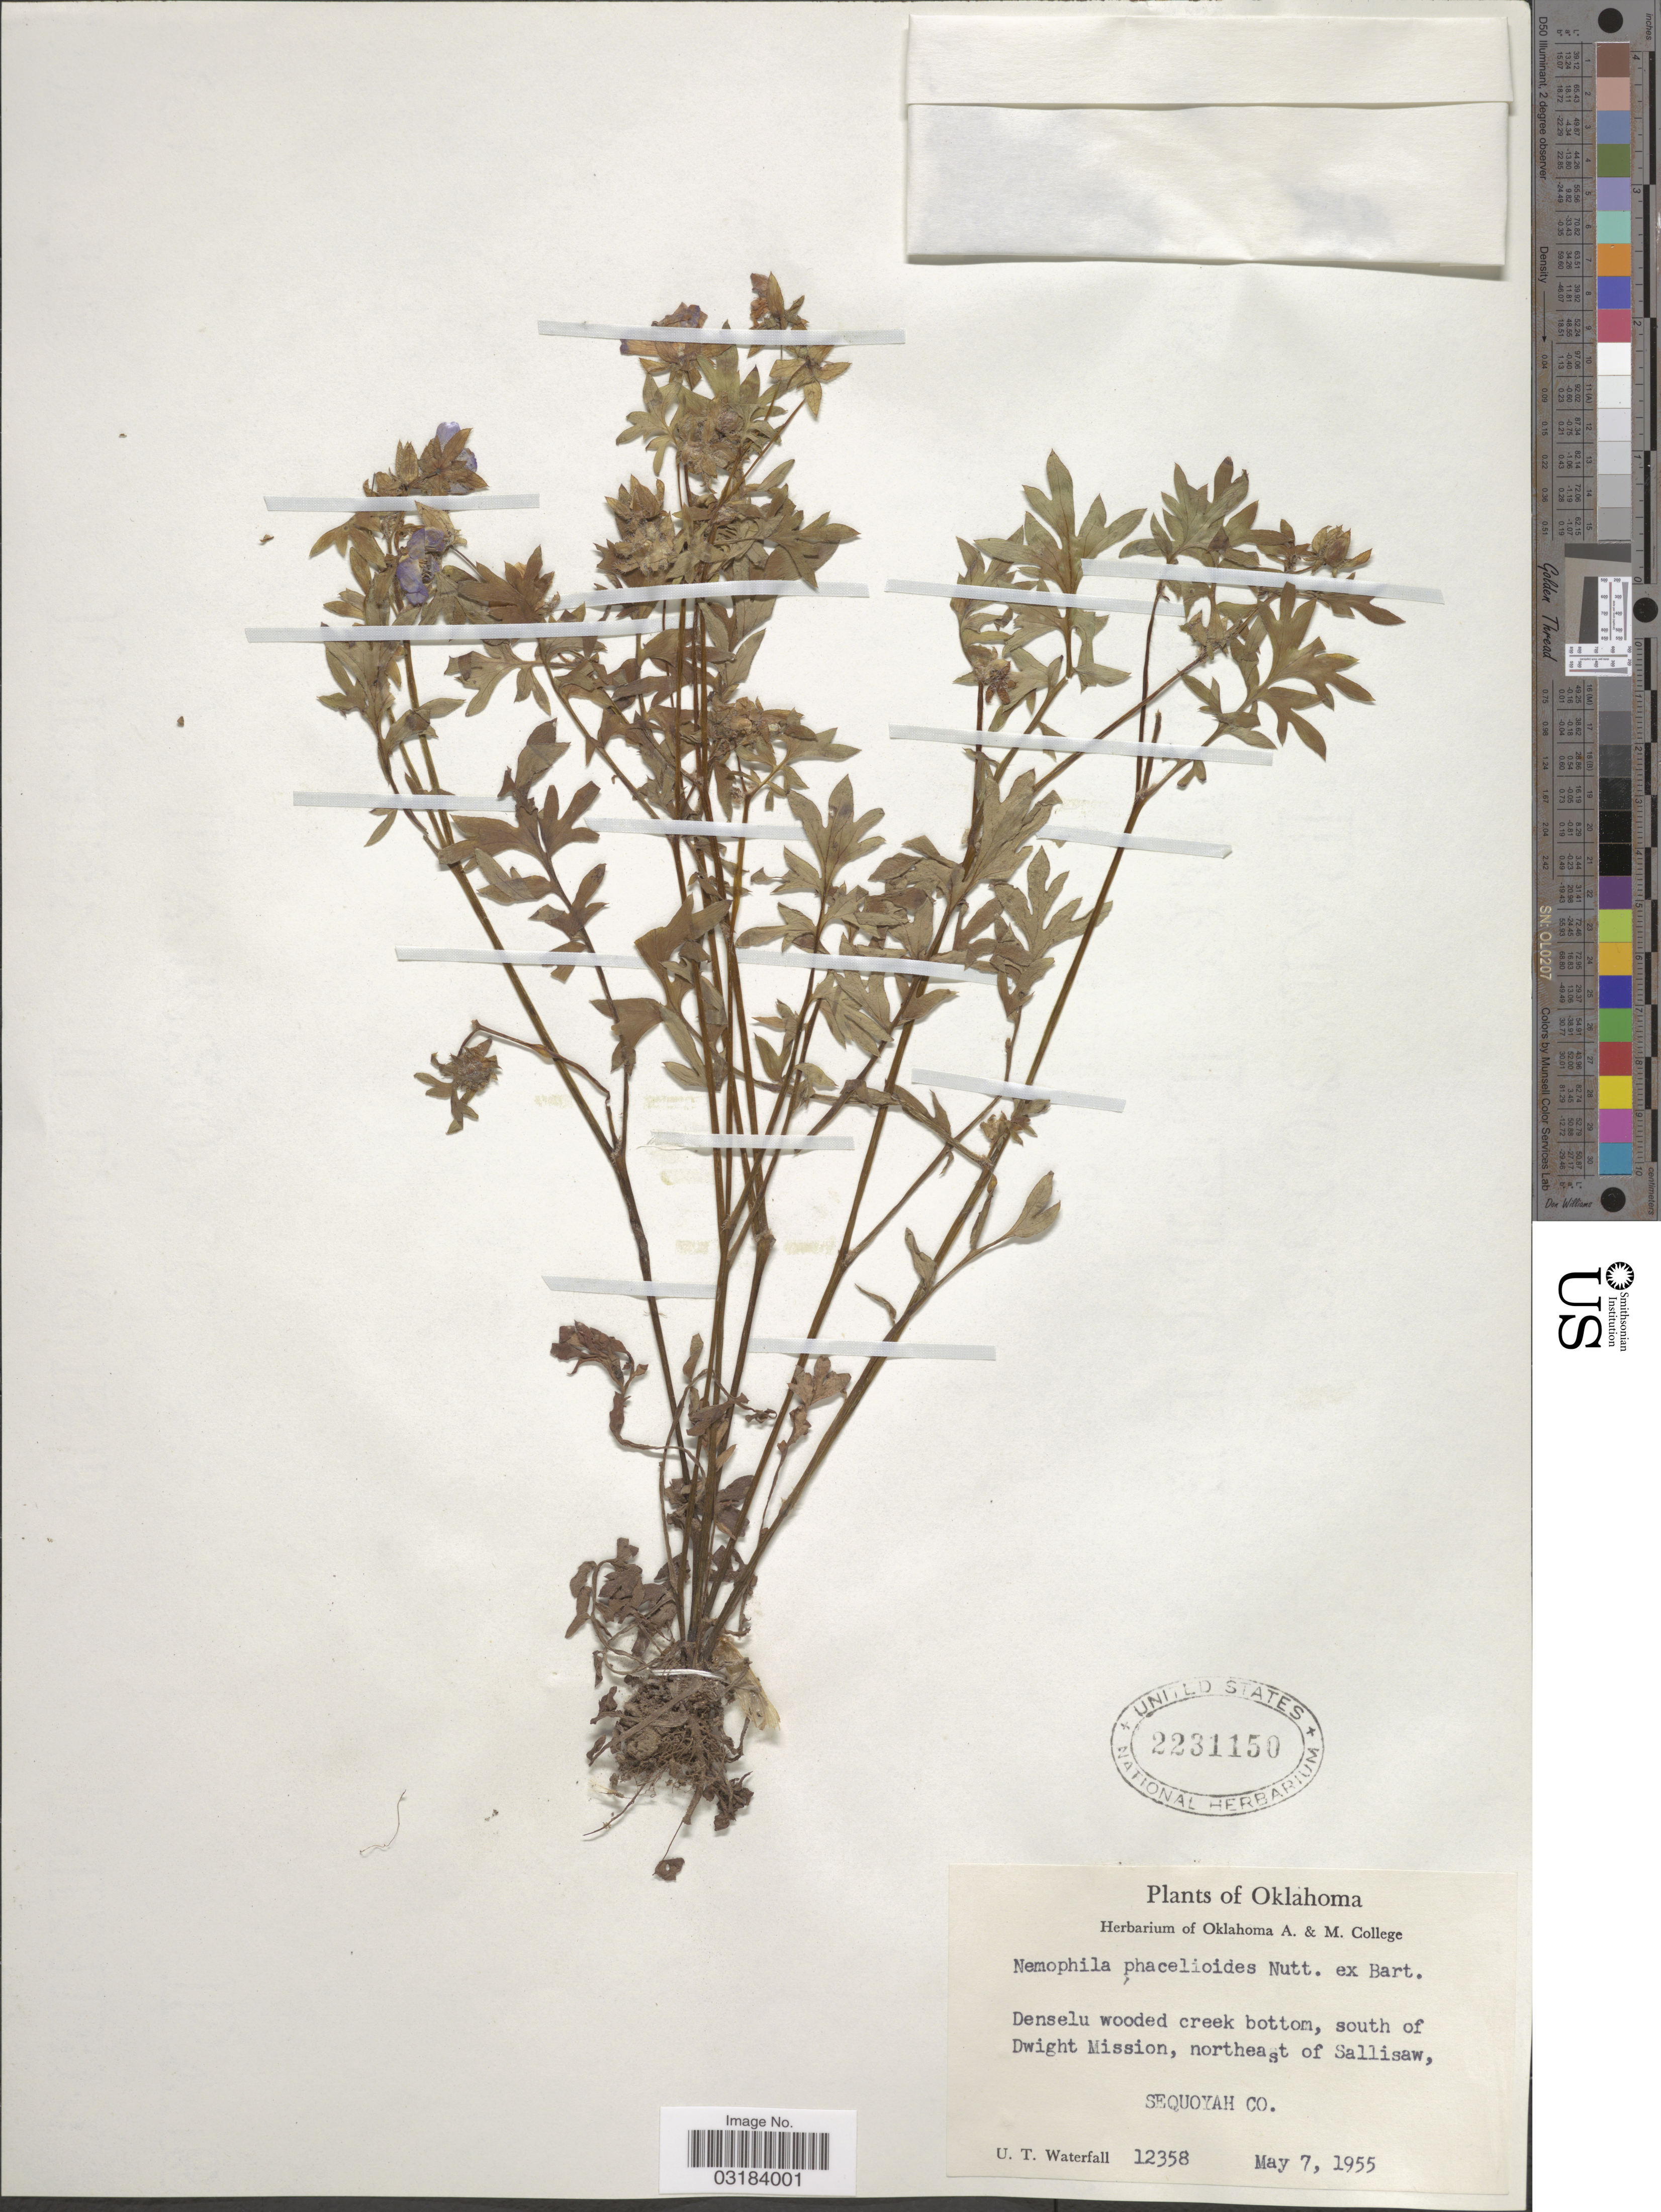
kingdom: Plantae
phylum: Tracheophyta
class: Magnoliopsida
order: Boraginales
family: Hydrophyllaceae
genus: Nemophila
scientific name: Nemophila phacelioides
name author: W.P.C. Barton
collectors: U. T. Waterfall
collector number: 12358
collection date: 1955-05-07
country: United States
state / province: Oklahoma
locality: Denselu wooded creek bottom, south of Dwight Mission, northeast of Sallisaw, Sequoyah Co.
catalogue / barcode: US 2231150